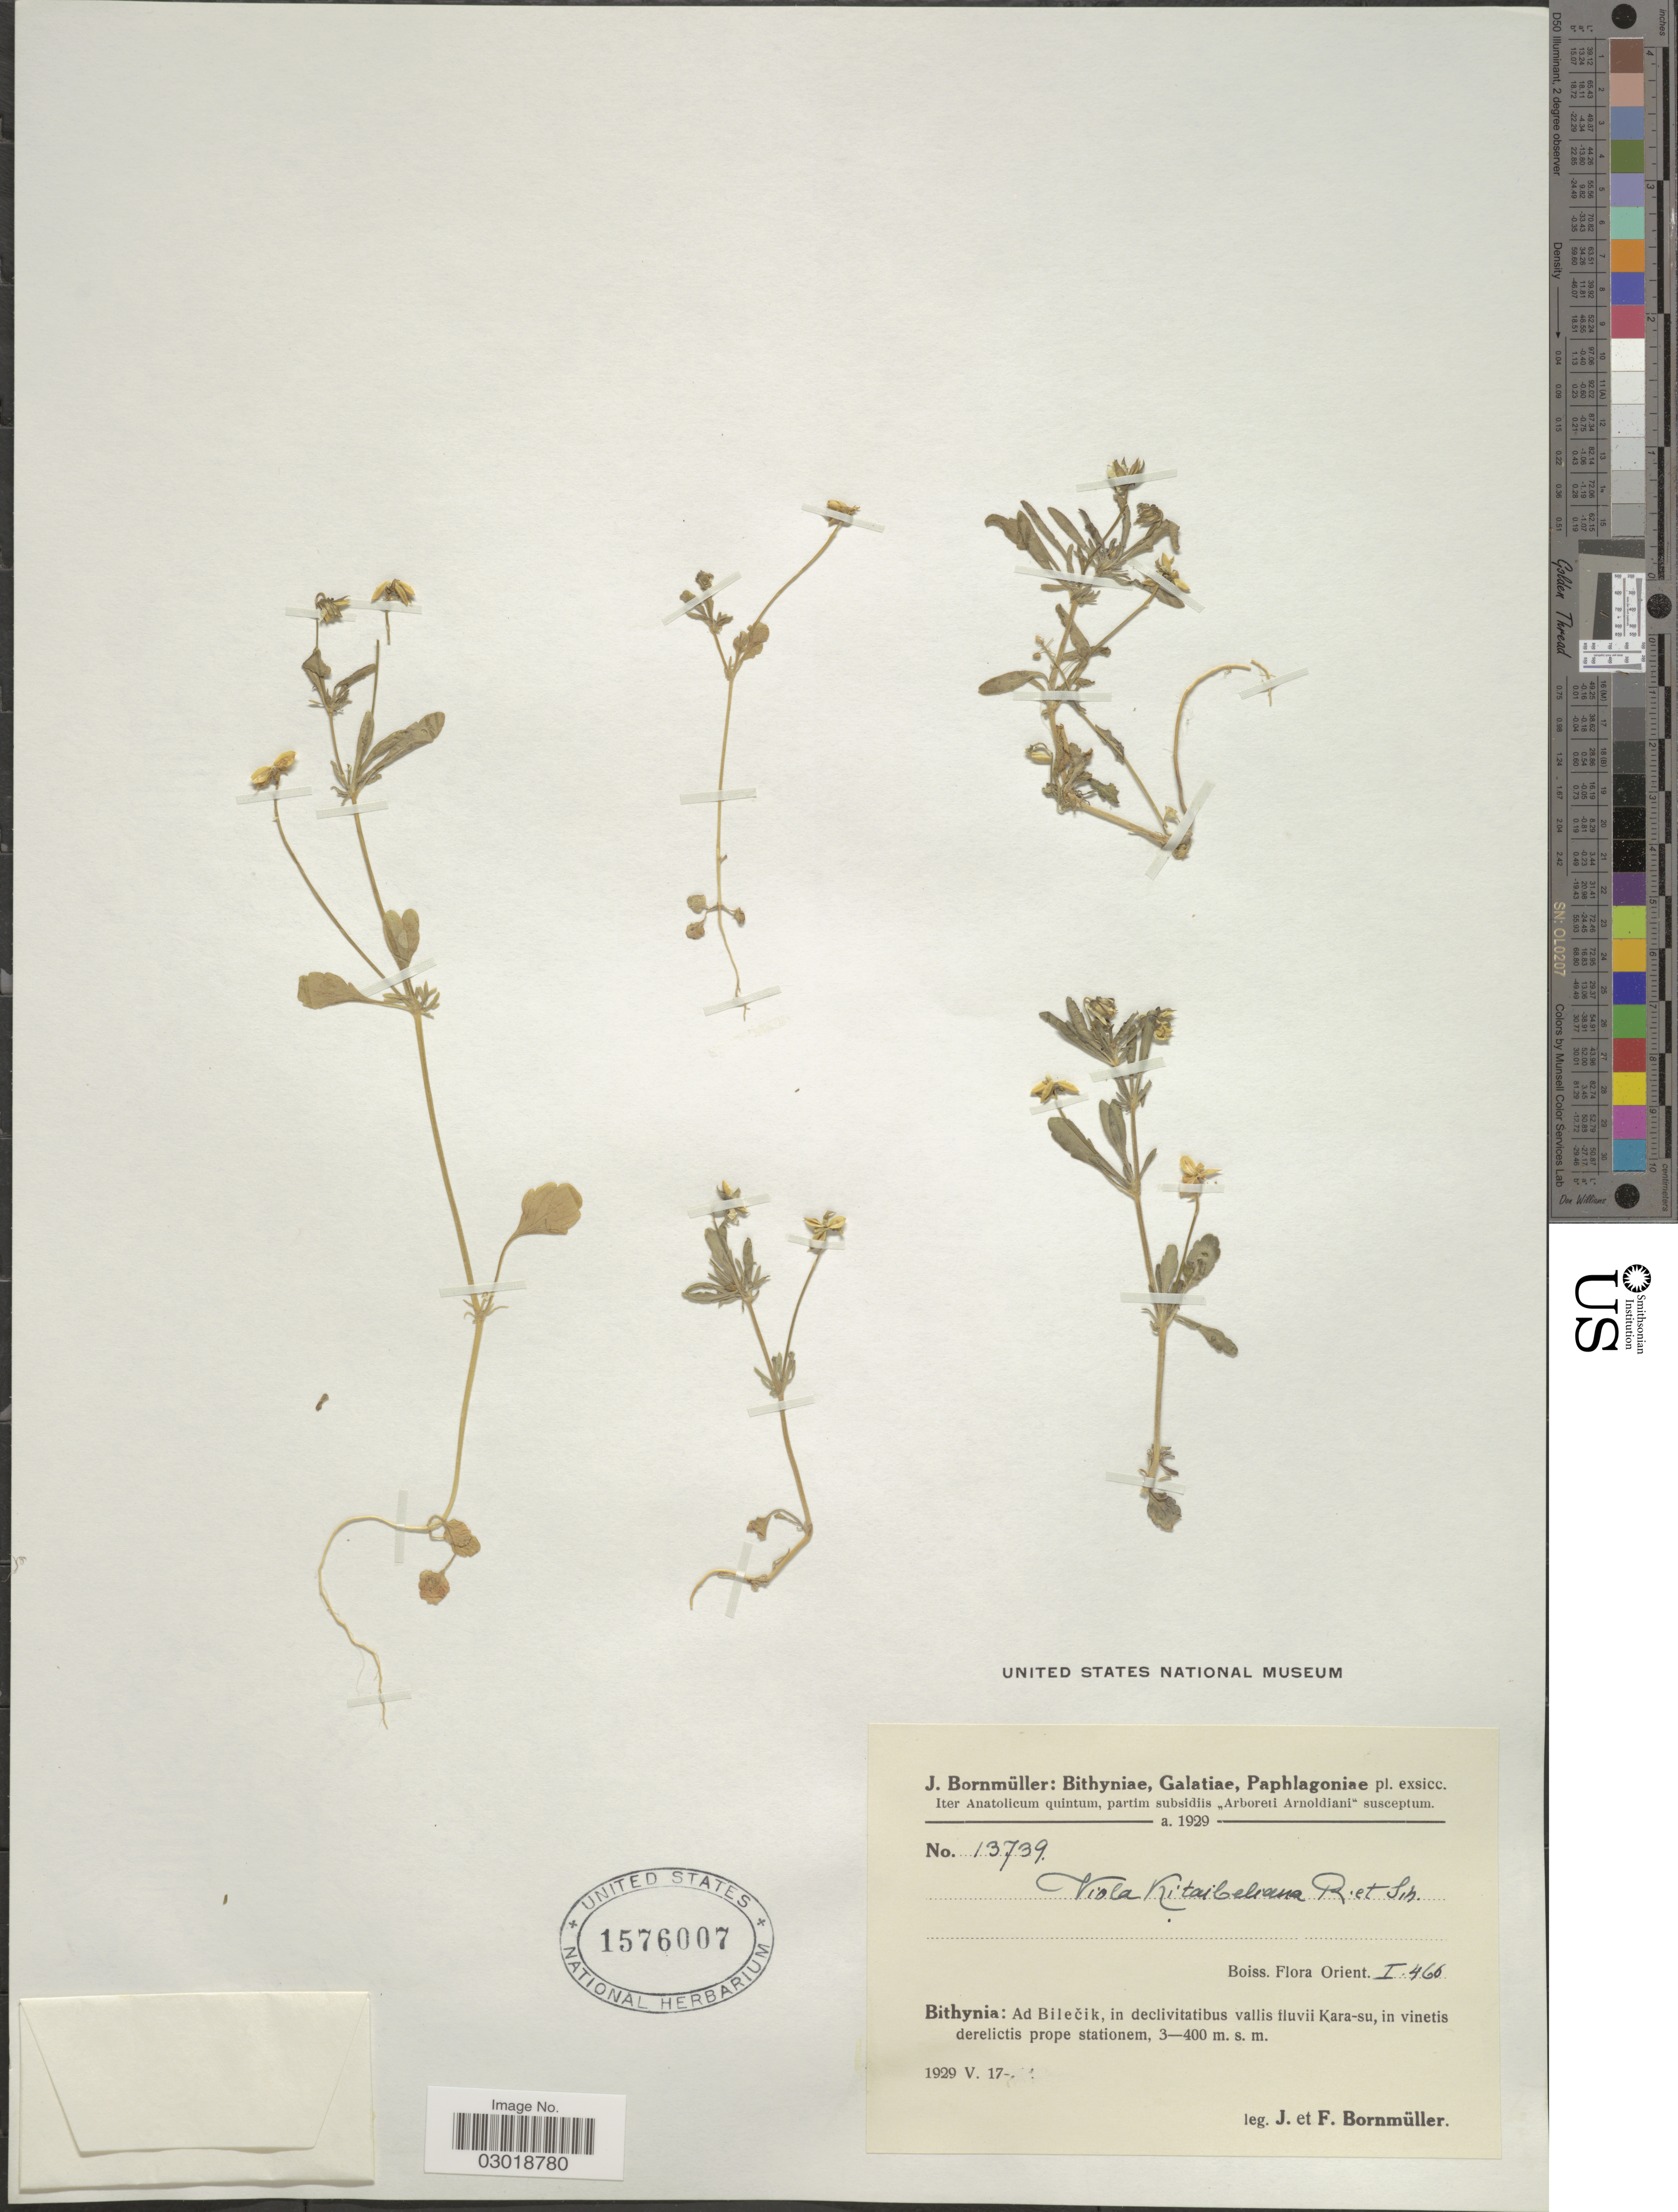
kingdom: Plantae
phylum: Tracheophyta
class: Magnoliopsida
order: Malpighiales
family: Violaceae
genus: Viola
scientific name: Viola kitaibeliana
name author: Schult.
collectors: J. Bornmüller & F. Bornmüller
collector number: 13739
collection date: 1929-05-17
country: Romania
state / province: Galati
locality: Bithyniae, Galatiae, Paphlagoniae, Bithynia: Ad Bilecik, in declivitatibus vallis fluvii Kara-su, in vinetis derelicitis prope stationem.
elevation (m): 300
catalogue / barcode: US 1576007